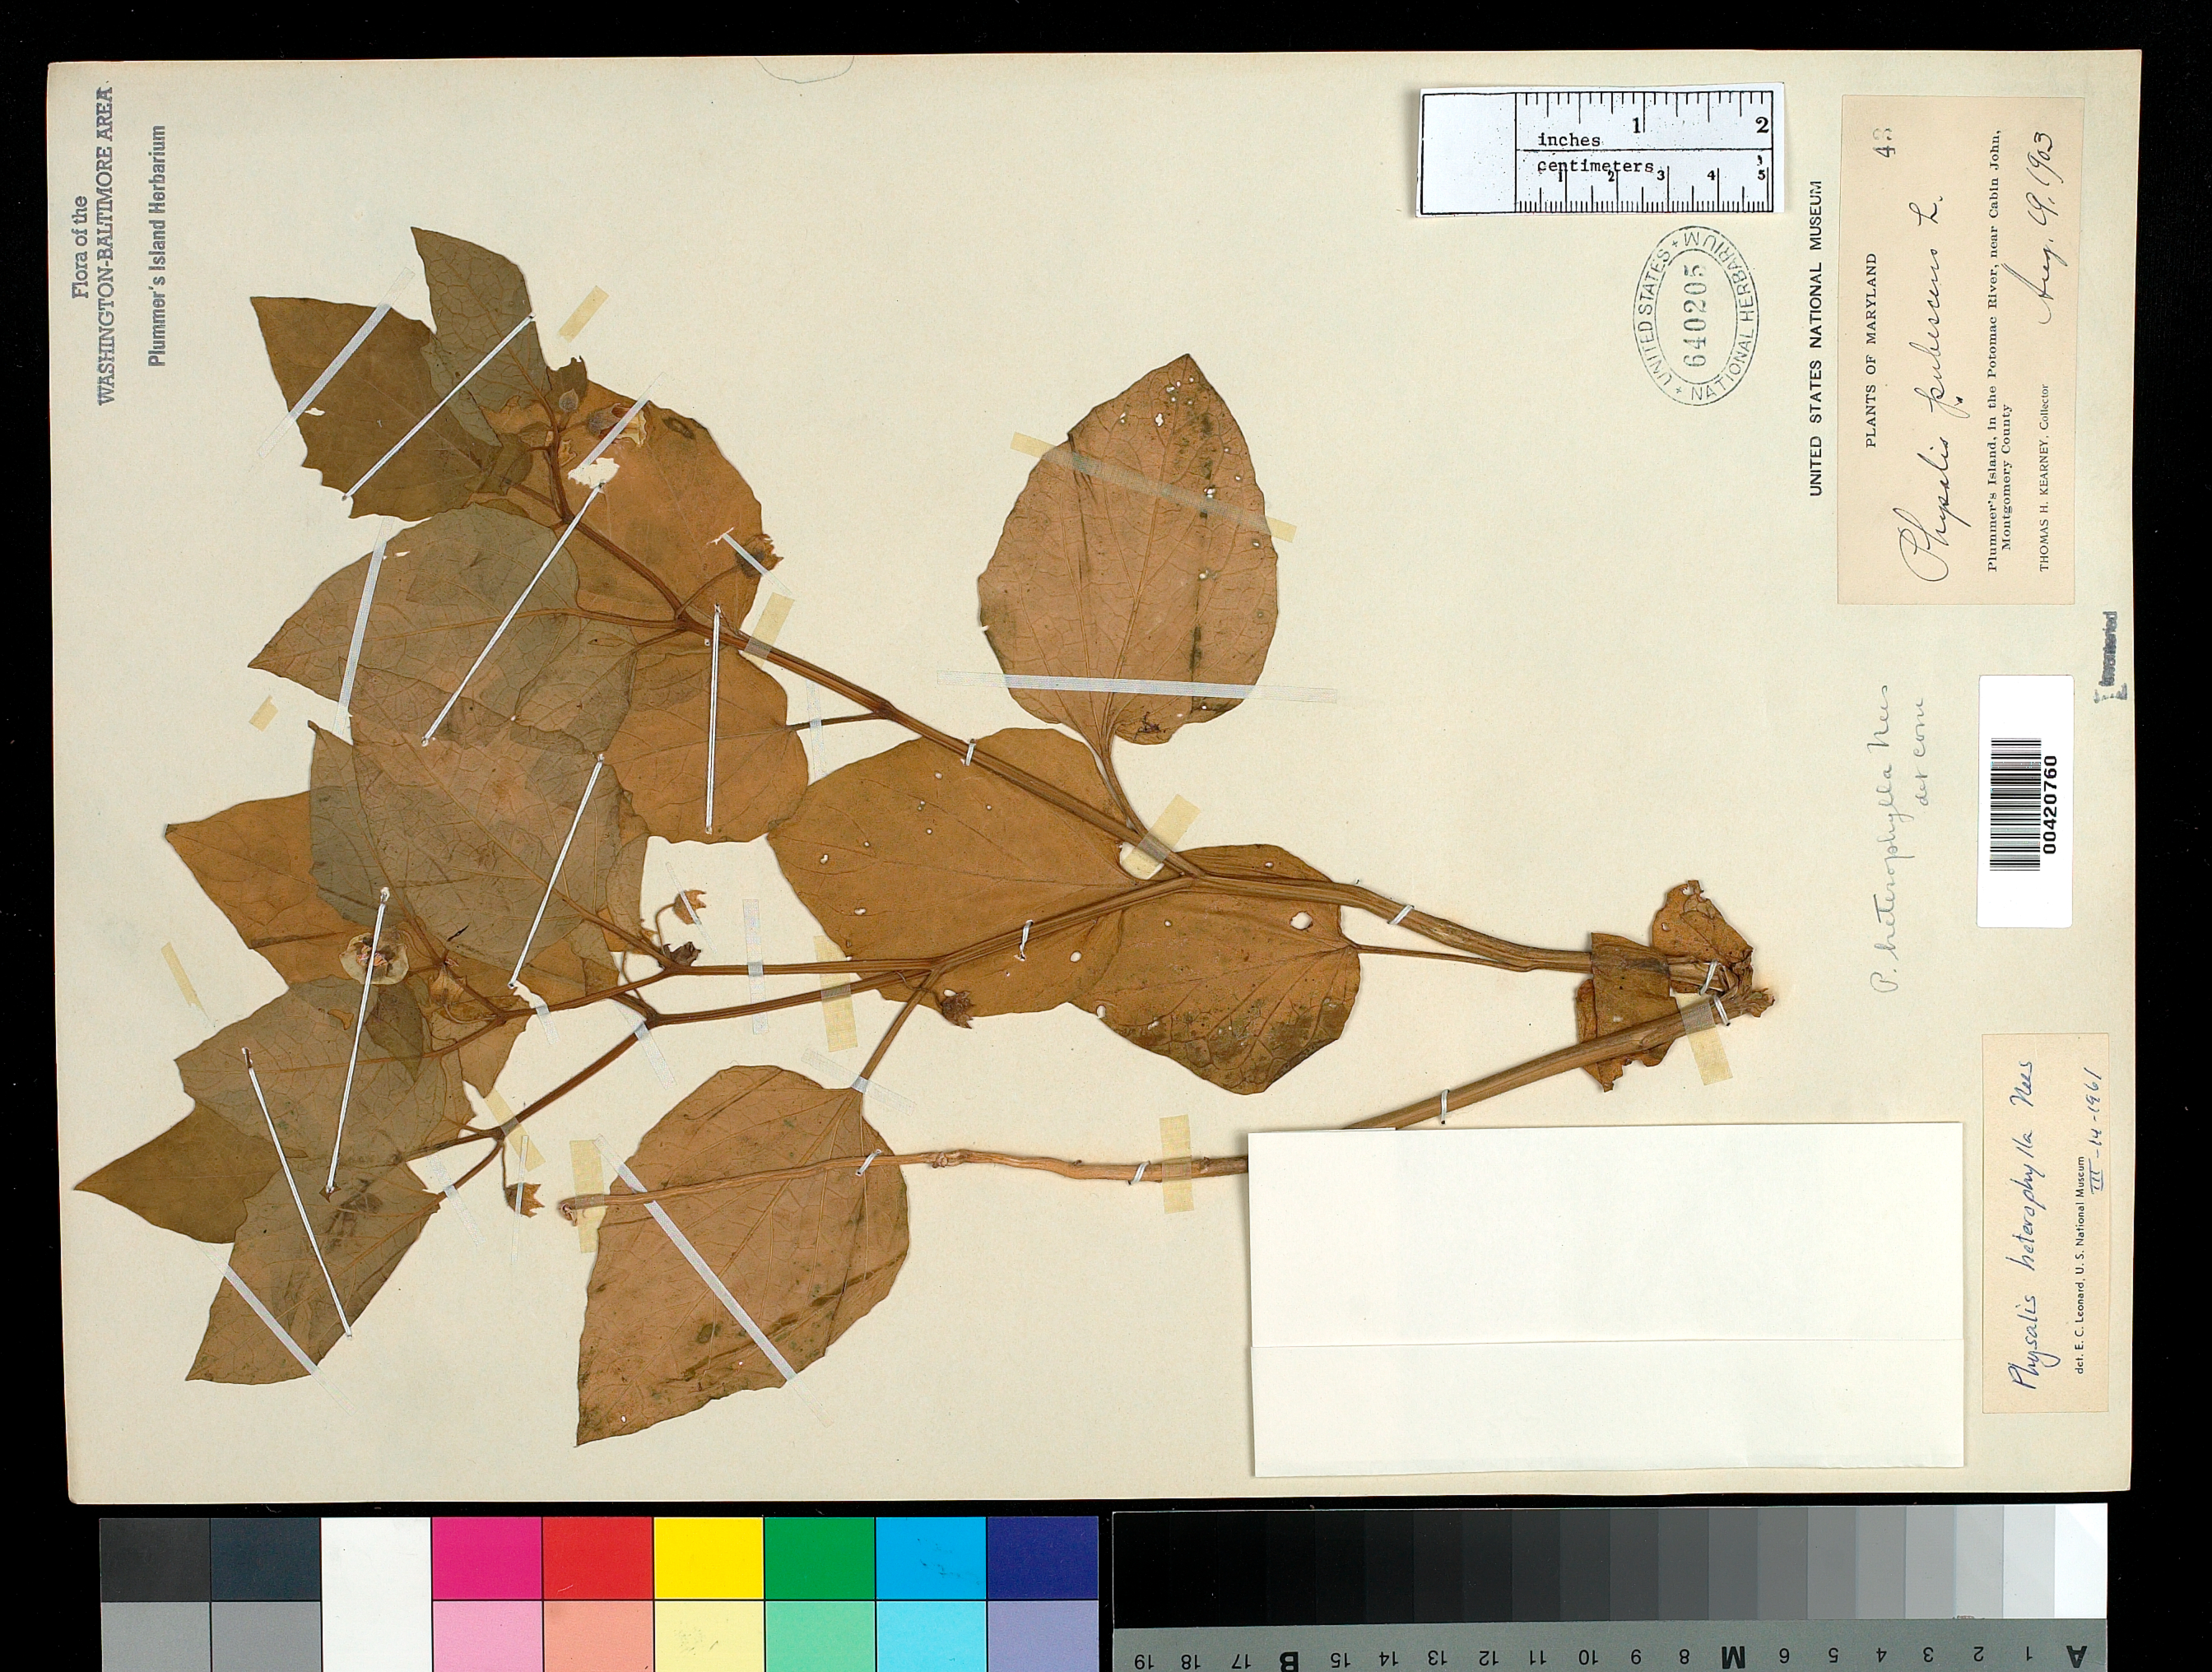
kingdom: Plantae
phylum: Tracheophyta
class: Magnoliopsida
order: Solanales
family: Solanaceae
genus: Physalis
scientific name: Physalis heterophylla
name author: Nees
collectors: T. H. Kearney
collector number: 43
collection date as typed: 19 Aug 1903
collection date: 1903-08-19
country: United States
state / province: Maryland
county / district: Montgomery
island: Plummers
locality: Plummer's Island C. & O. Canal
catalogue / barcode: US 640205